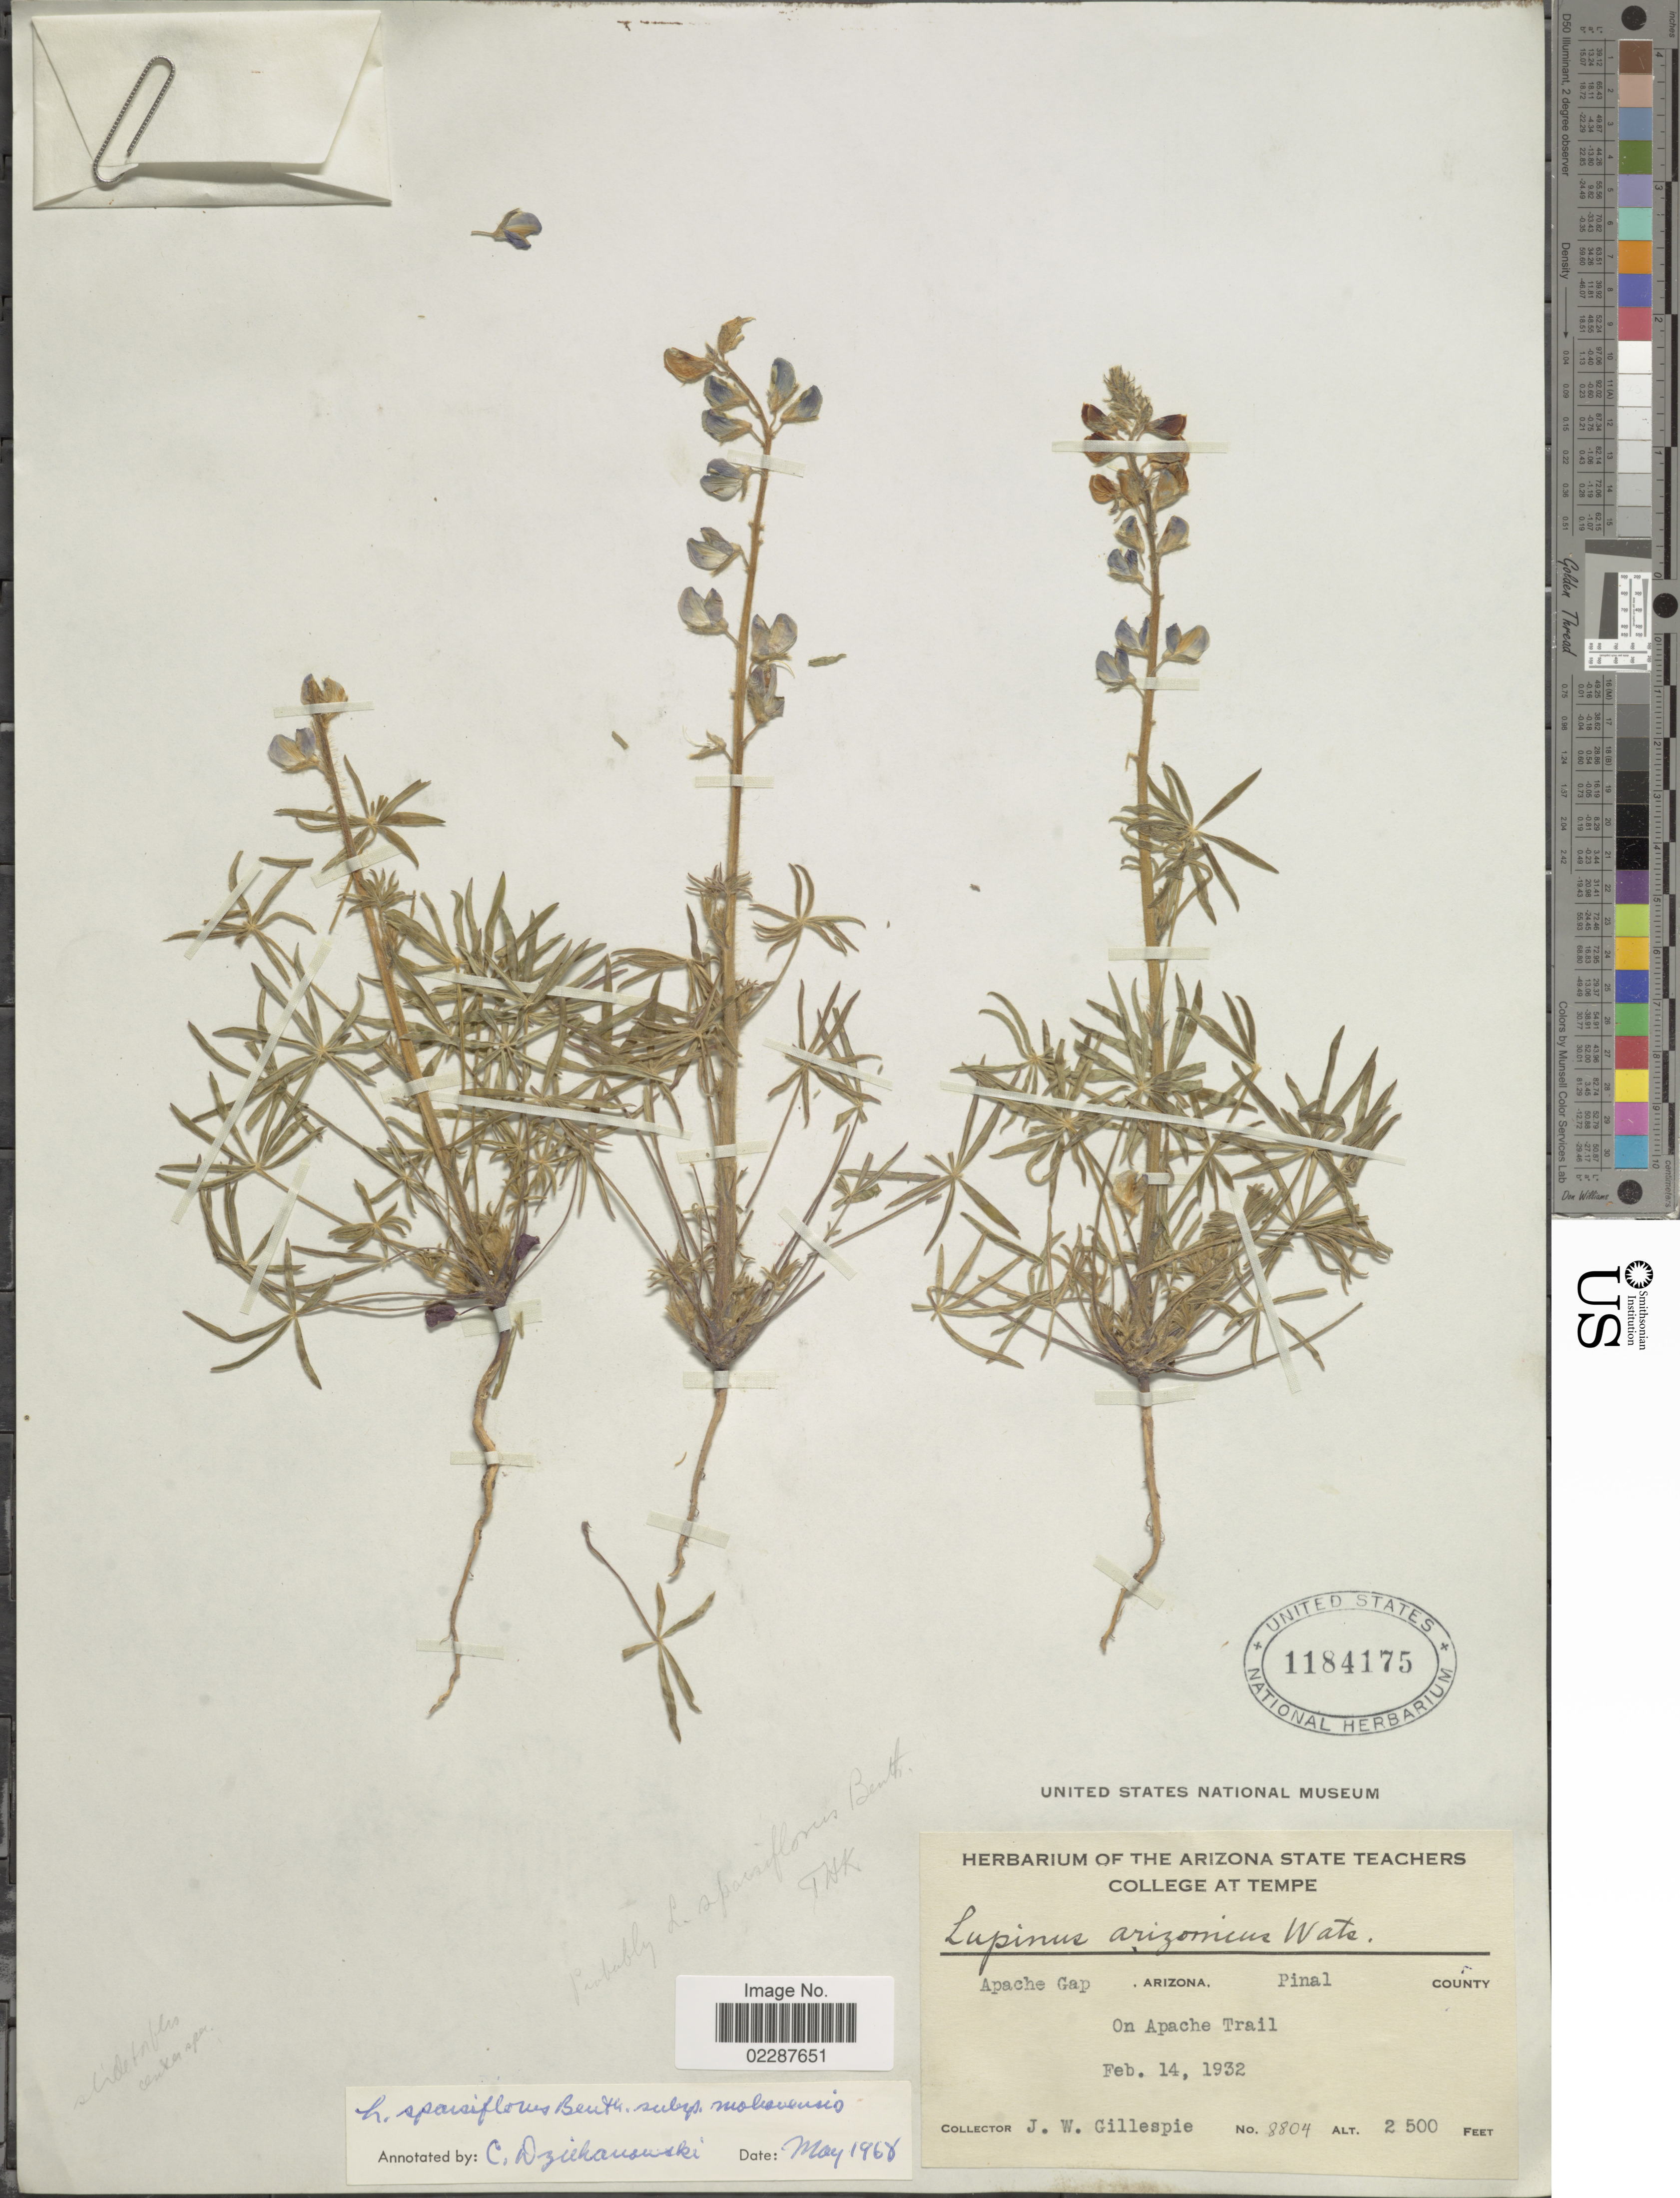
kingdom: Plantae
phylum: Tracheophyta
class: Magnoliopsida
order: Fabales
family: Fabaceae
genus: Lupinus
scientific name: Lupinus sparsiflorus subsp. mohavensis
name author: Dziekanowski & D.B. Dunn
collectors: J. W. Gillespie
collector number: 8804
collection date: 1932-02-14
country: United States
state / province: Arizona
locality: Apache gap, Pinal County, On Apache Trail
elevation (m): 762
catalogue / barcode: US 1184175